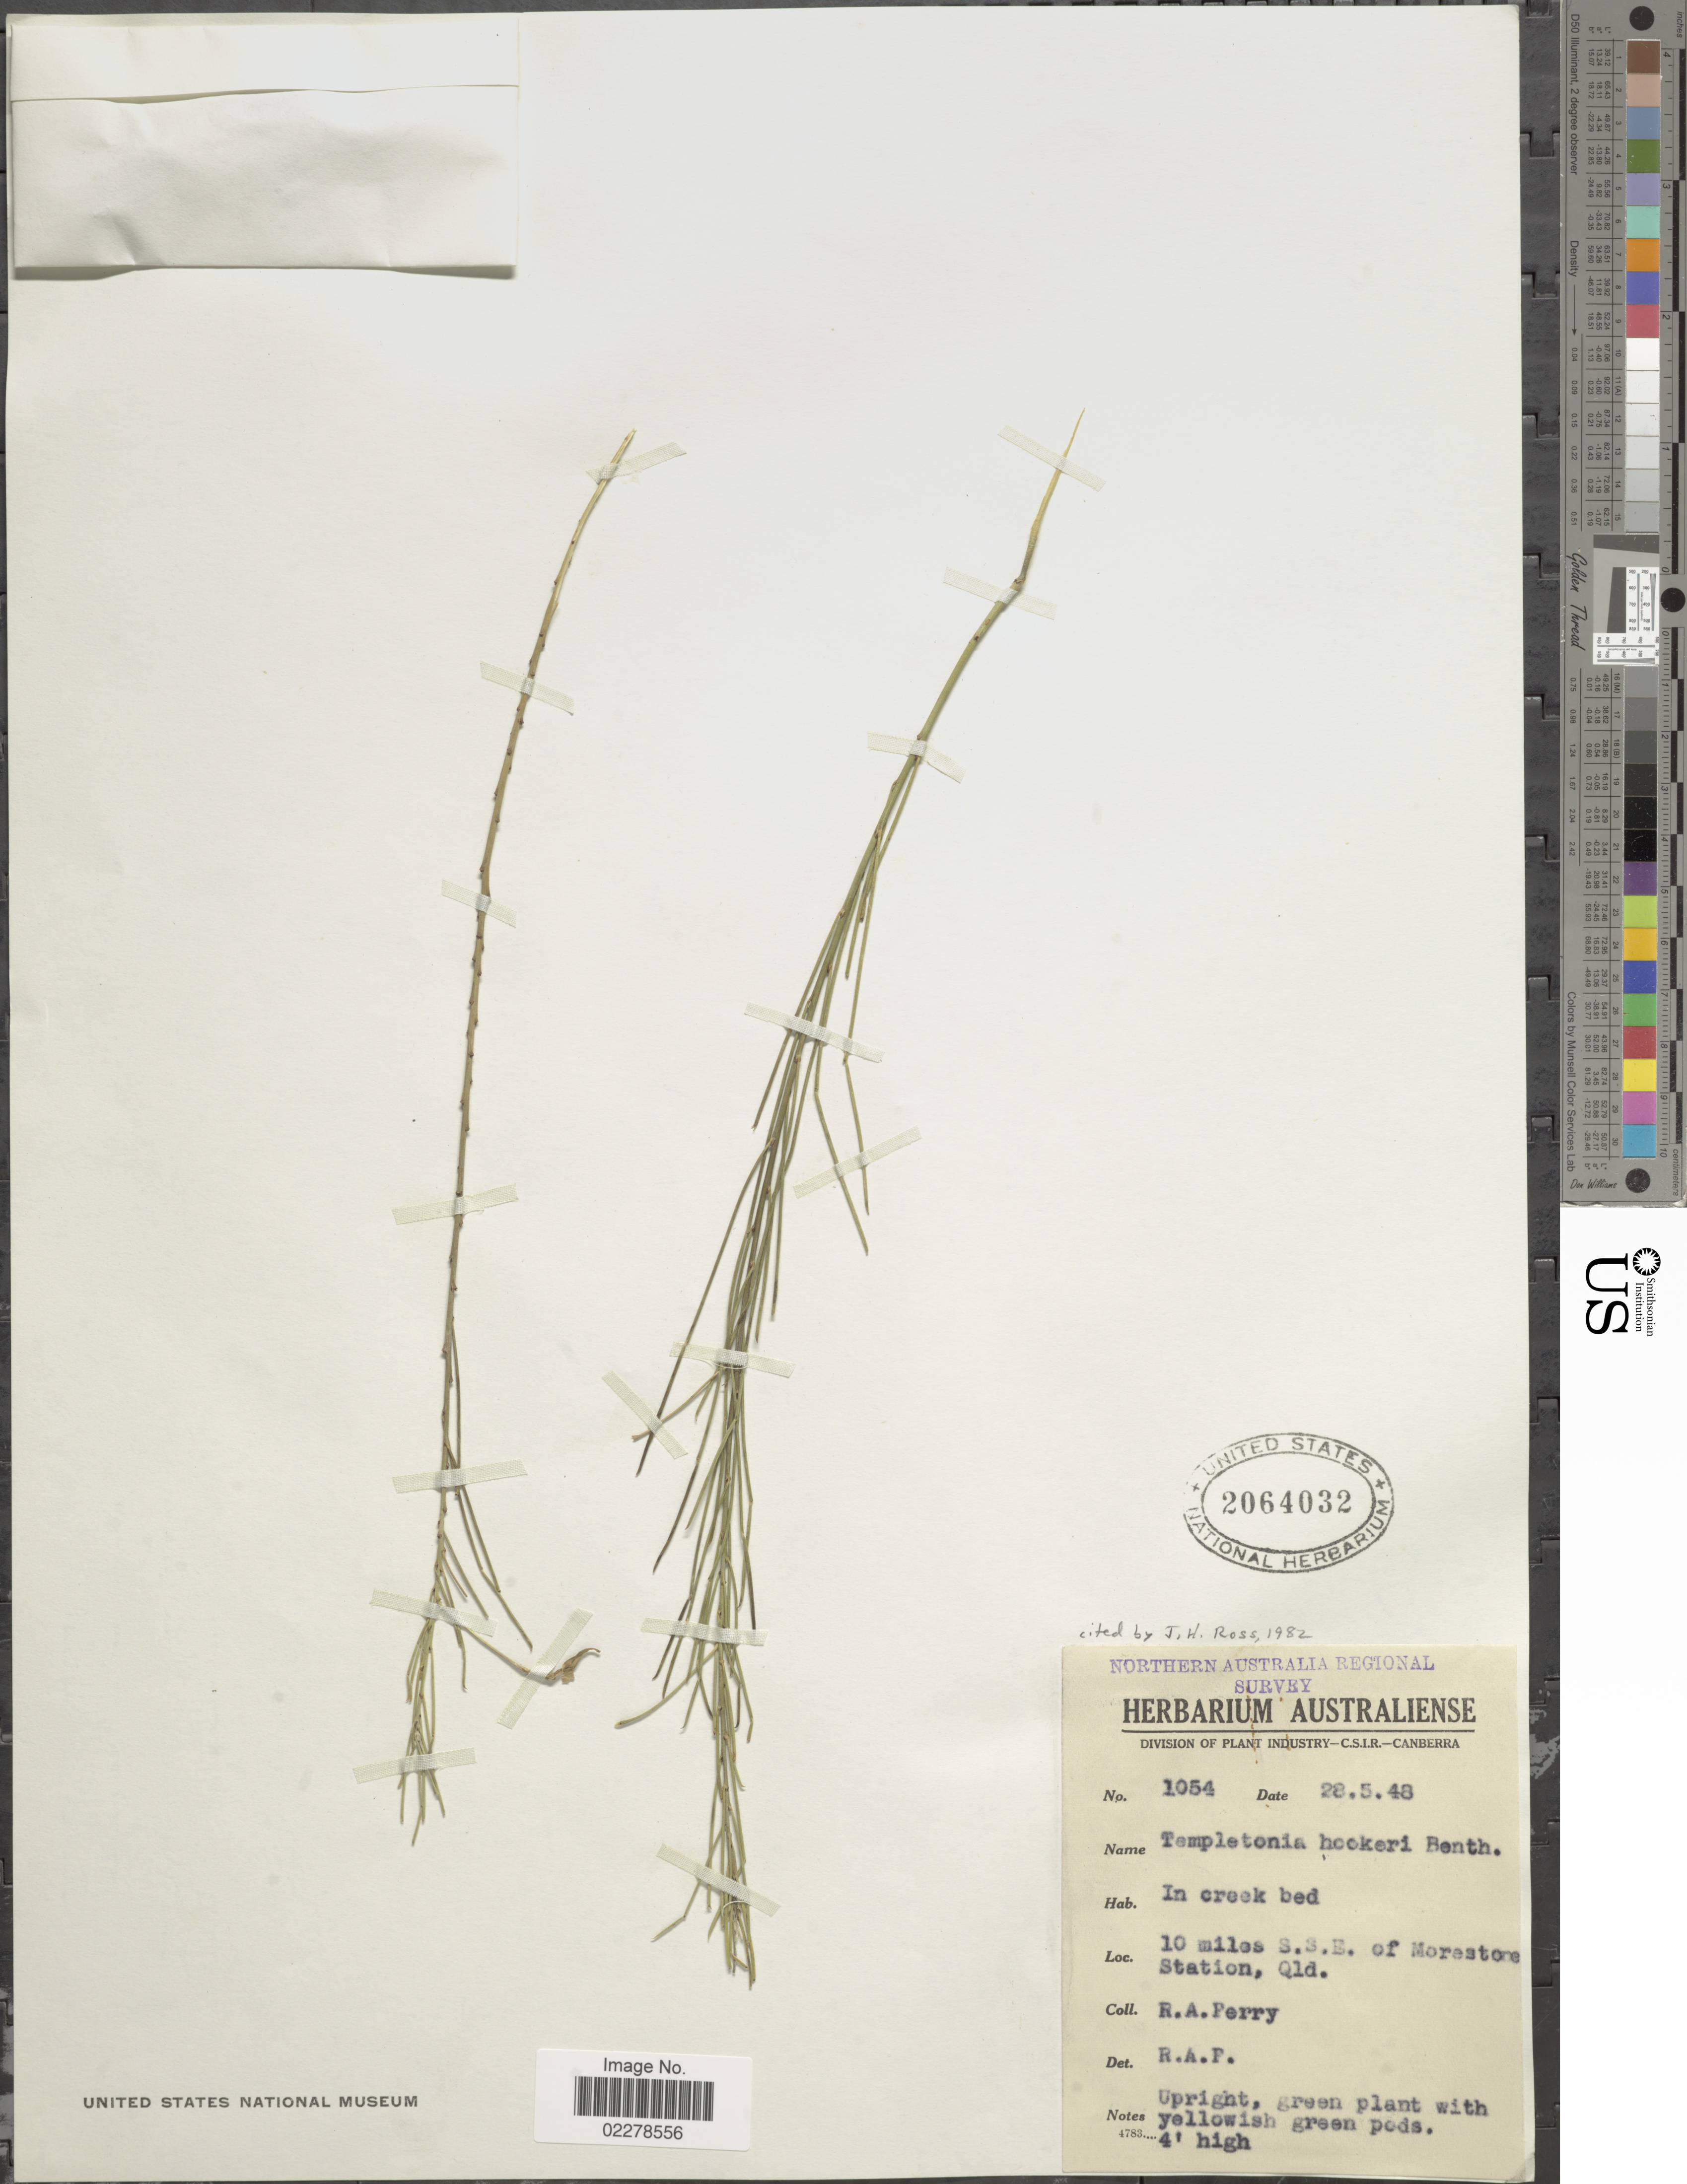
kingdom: Plantae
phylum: Tracheophyta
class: Magnoliopsida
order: Fabales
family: Fabaceae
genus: Templetonia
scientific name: Templetonia hookeri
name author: Benth.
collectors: Perry, R. A.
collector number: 1054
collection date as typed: Transcribed d/m/y: 28/5/48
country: Australia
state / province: Queensland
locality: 10 miles S.S.E. of Morestone Station, Qld.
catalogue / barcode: US 2064032